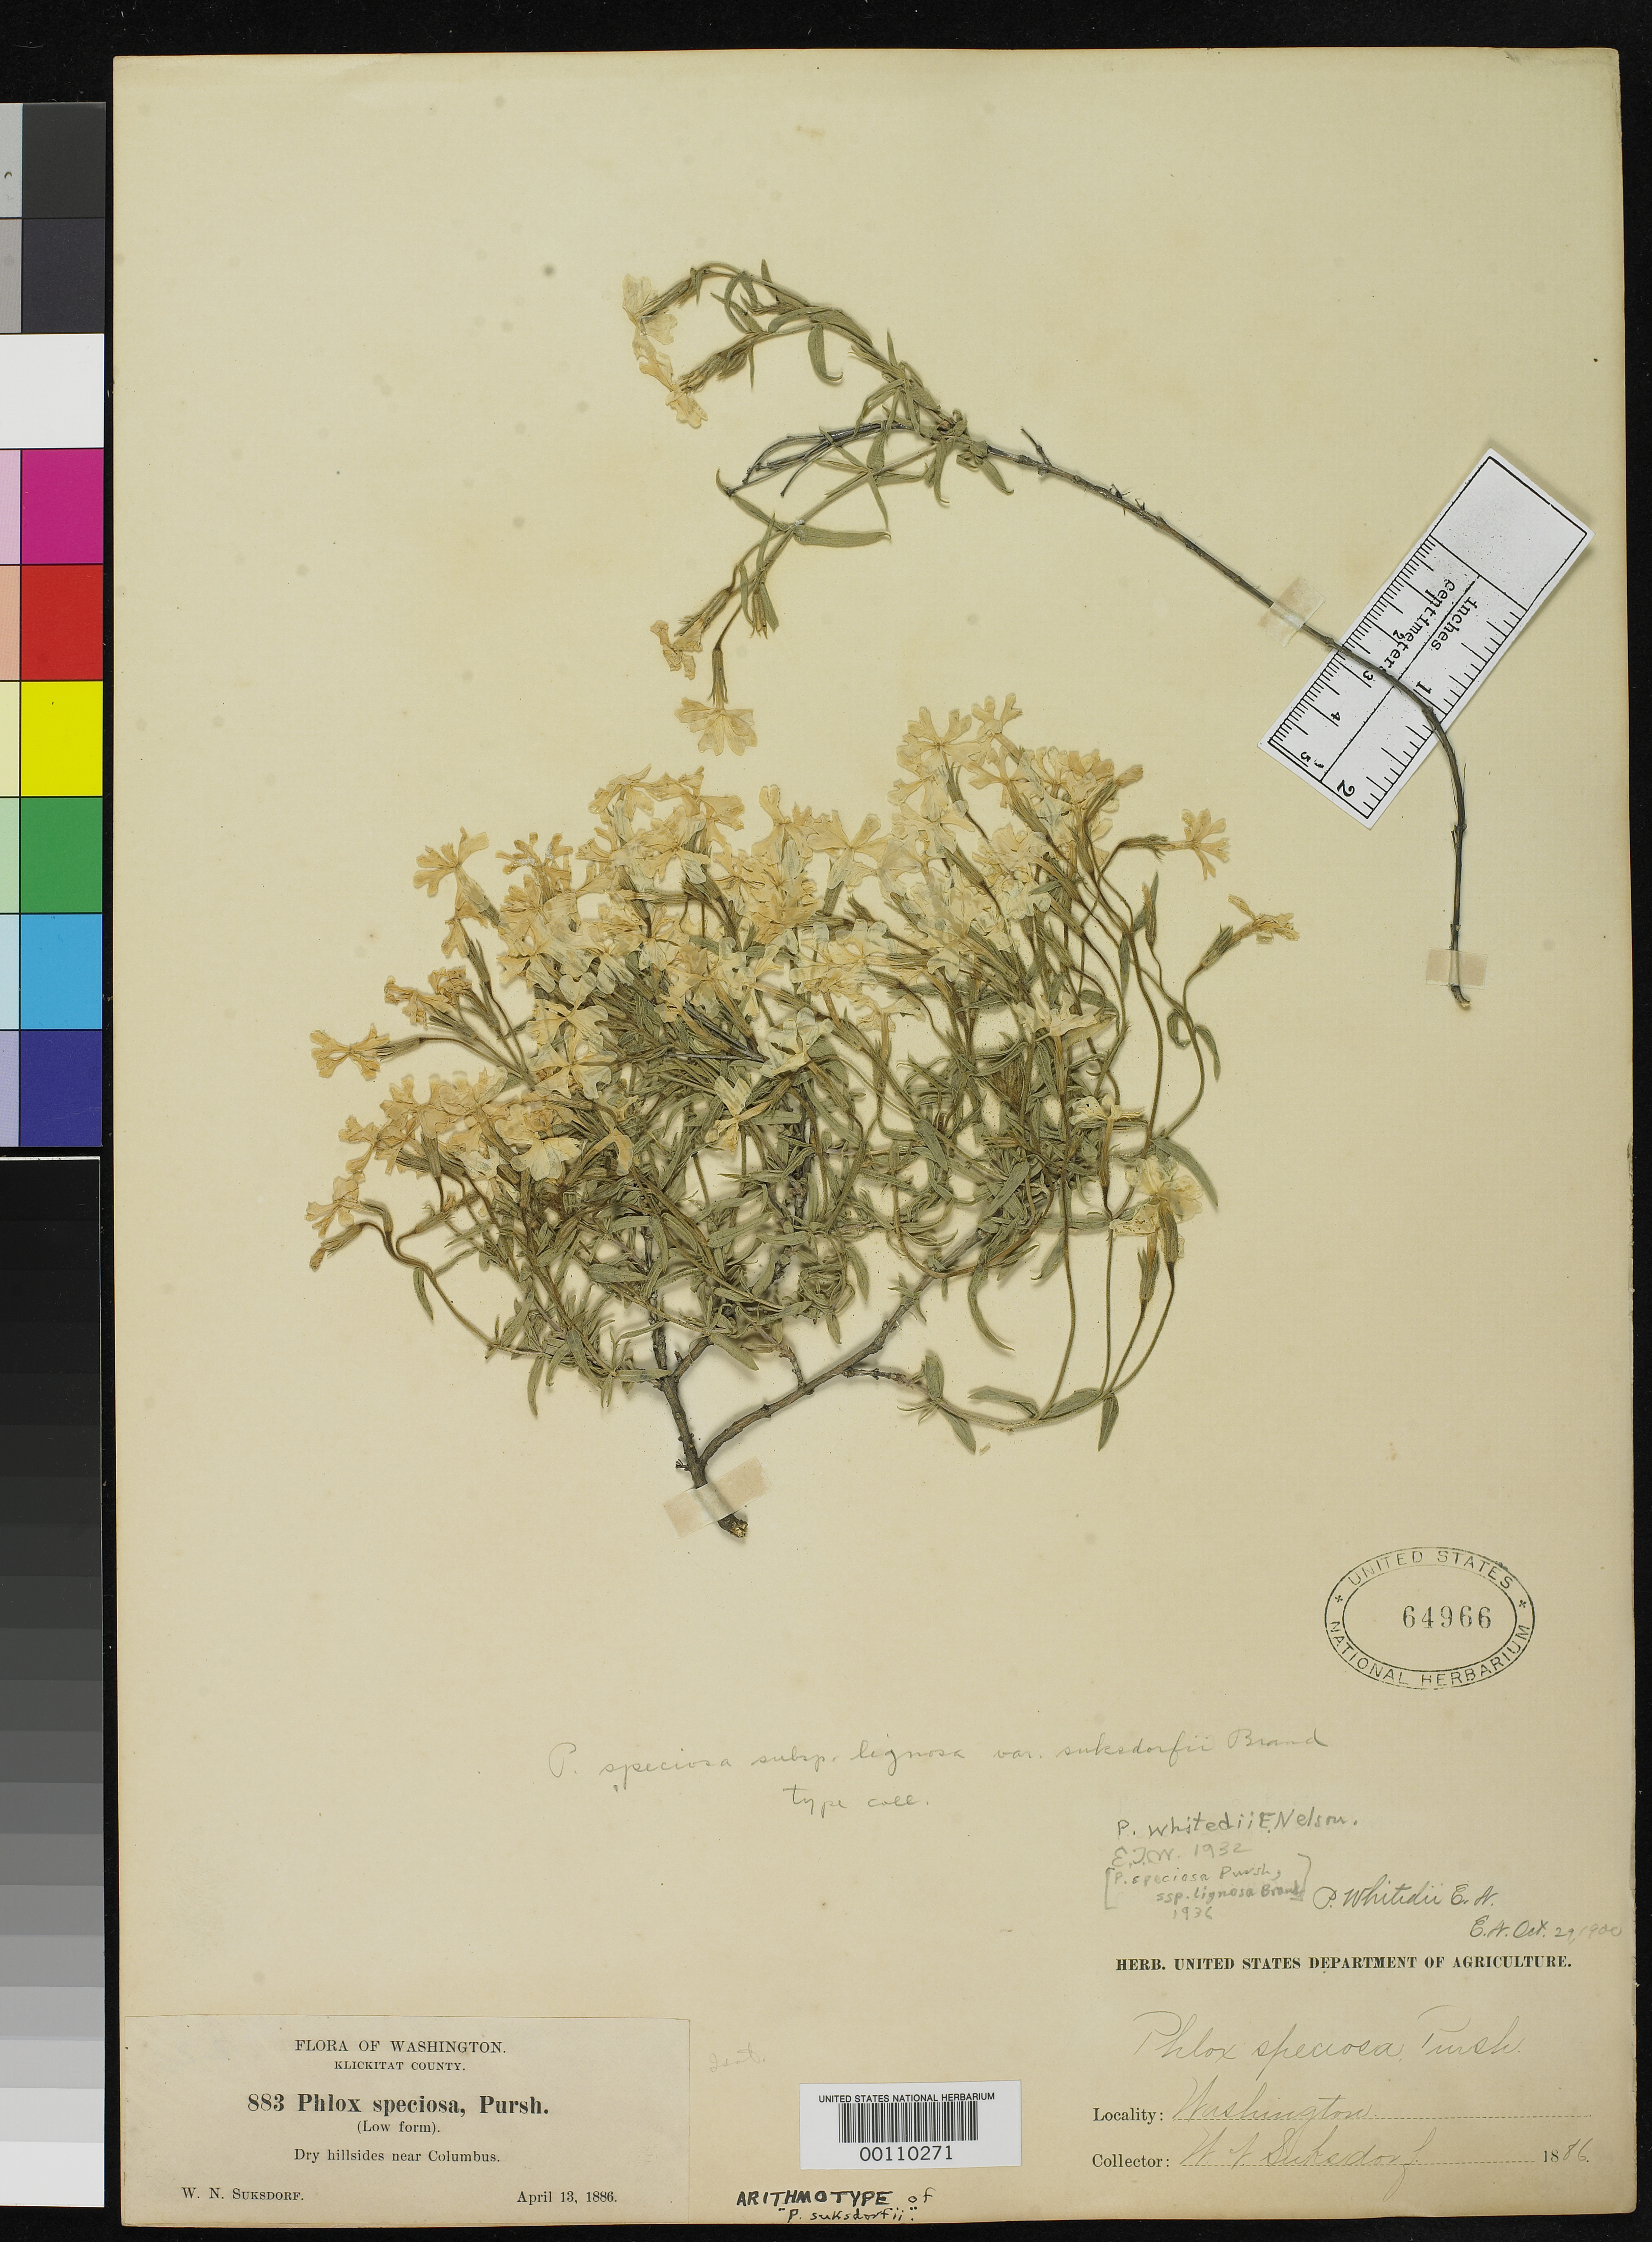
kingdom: Plantae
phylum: Tracheophyta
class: Magnoliopsida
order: Ericales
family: Polemoniaceae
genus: Phlox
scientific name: Phlox speciosa var. suksdorfii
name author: Brand in Engl.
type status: Isosyntype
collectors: W. N. Suksdorf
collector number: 883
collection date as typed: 13 Apr 1886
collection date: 1886-04-13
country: United States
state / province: Washington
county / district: Klickitat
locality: Near Columbus.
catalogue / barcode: US 64966